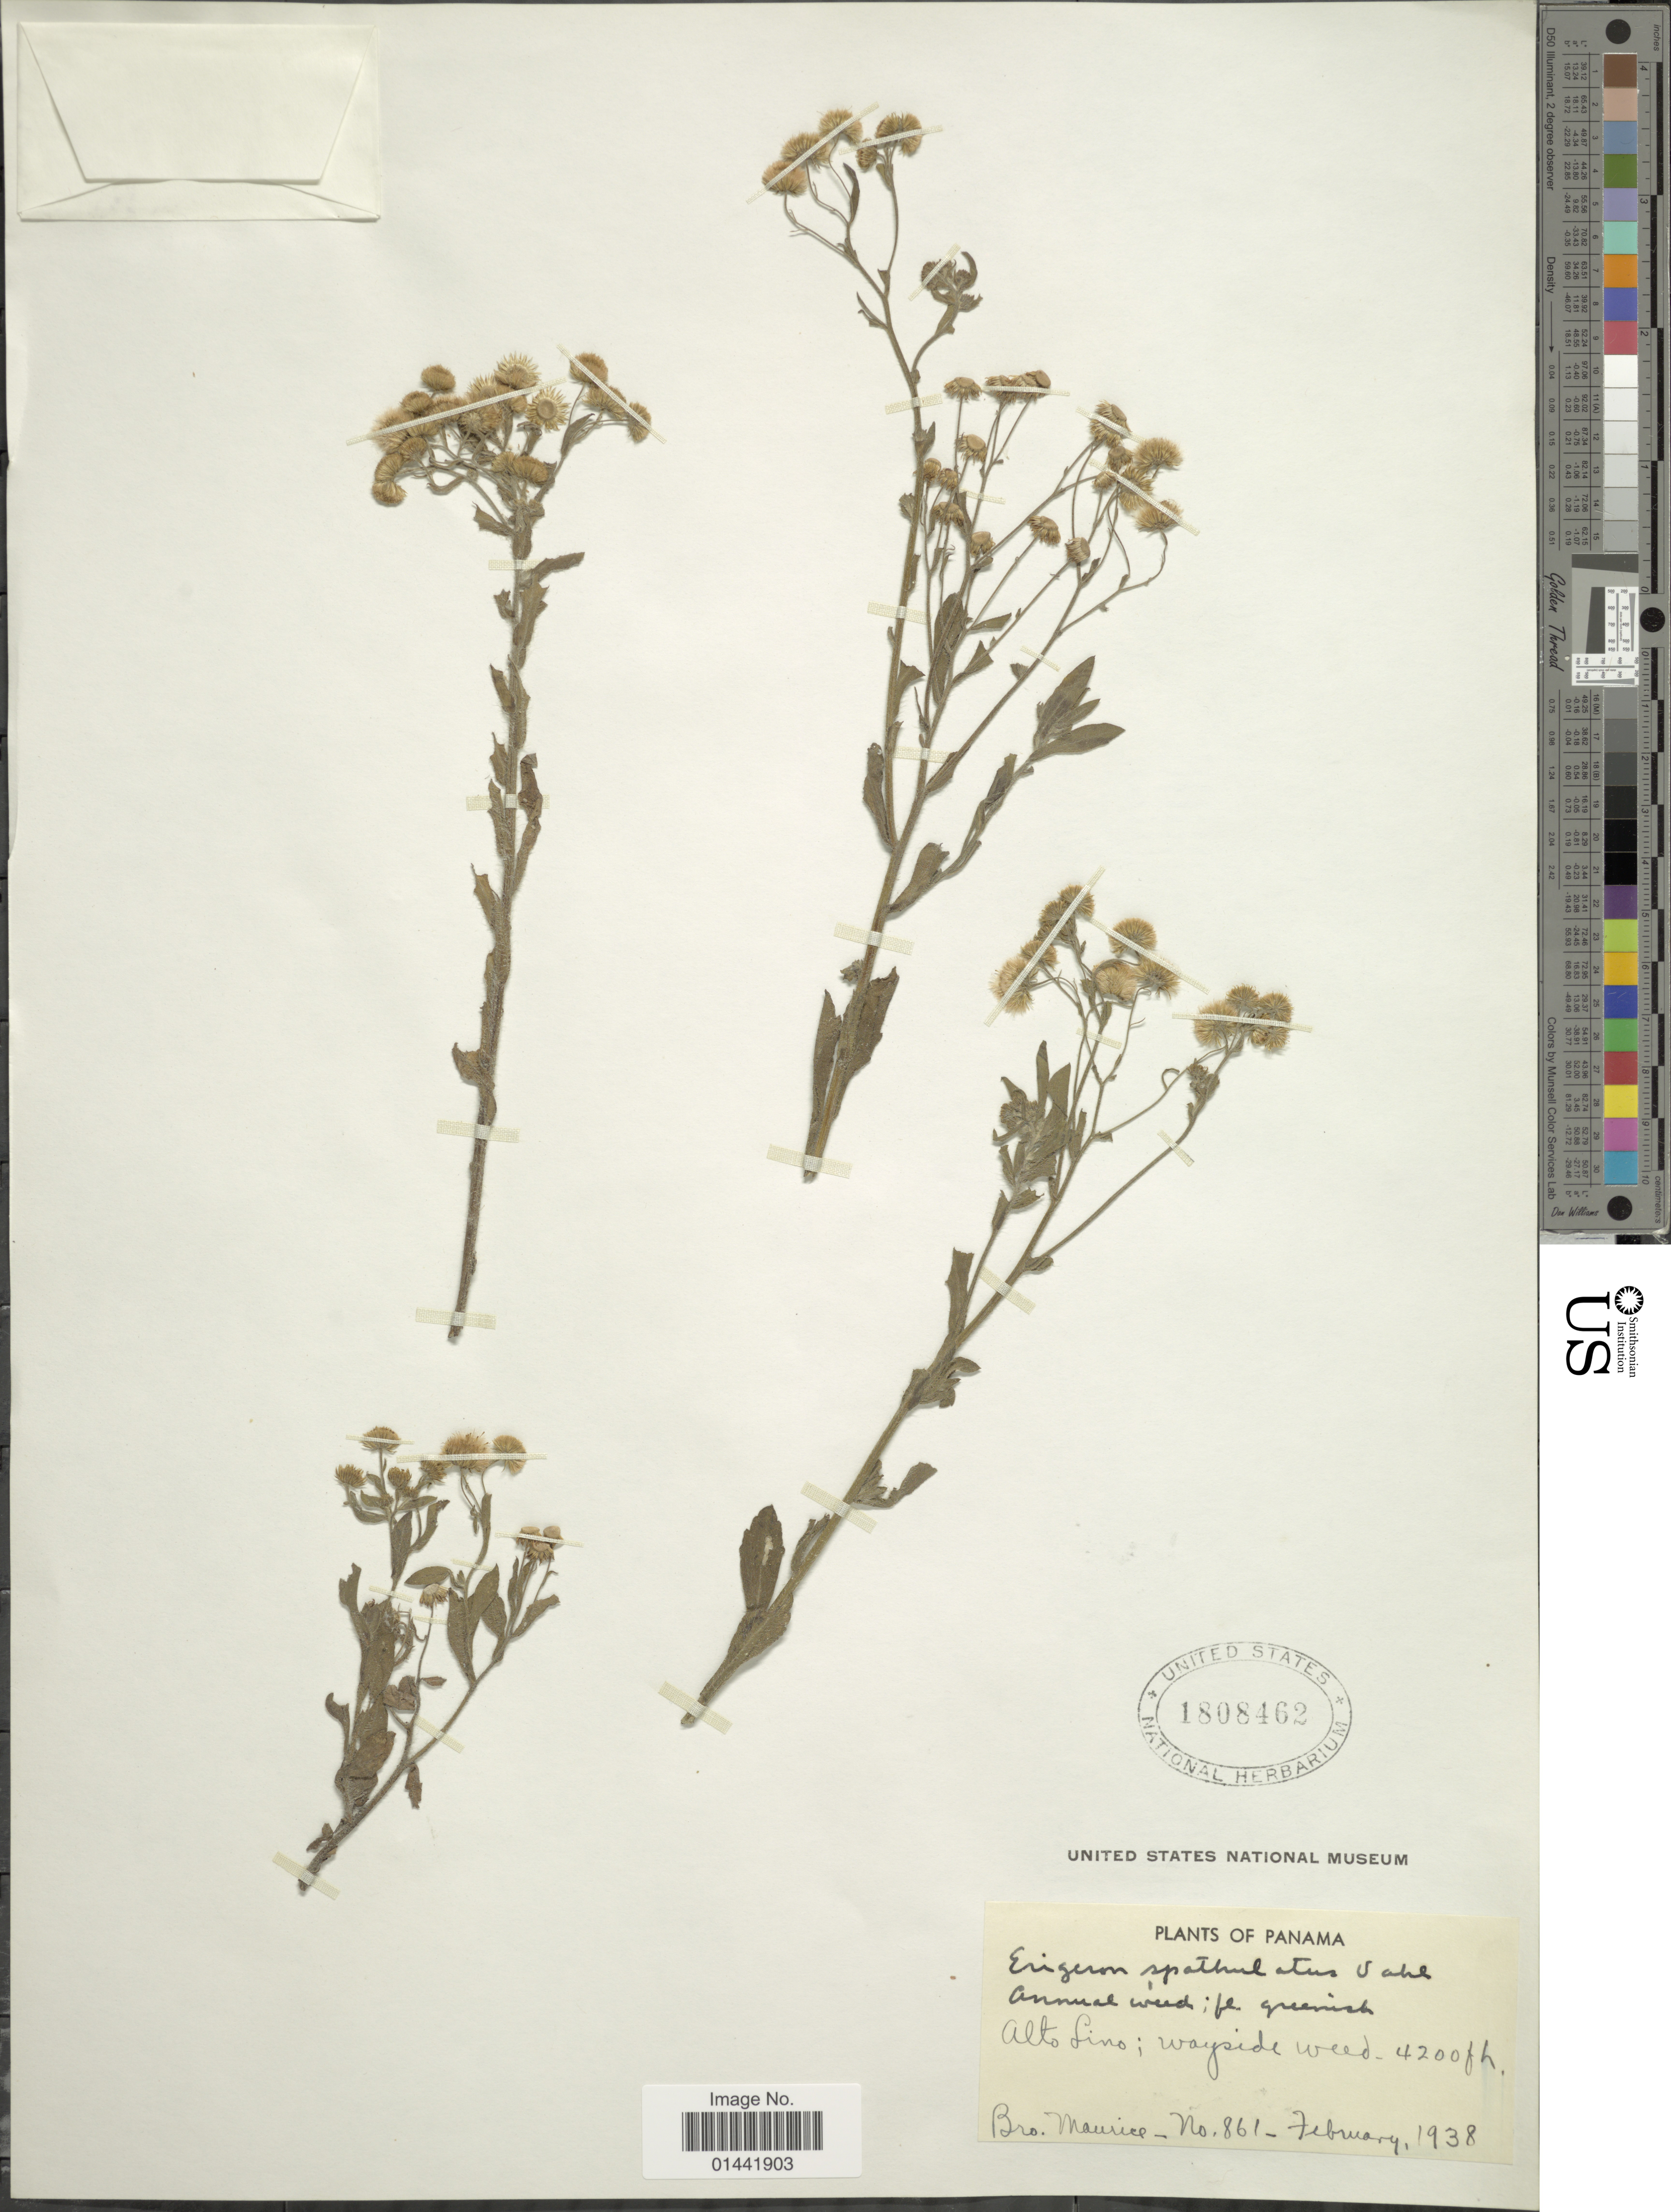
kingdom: Plantae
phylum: Tracheophyta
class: Magnoliopsida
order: Asterales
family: Asteraceae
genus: Erigeron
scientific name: Erigeron spathulatus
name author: Vahl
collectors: B. Maurice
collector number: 861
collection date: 1938-02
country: Panama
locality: Alto Lino; wayside weed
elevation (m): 1280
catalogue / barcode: US 1808462